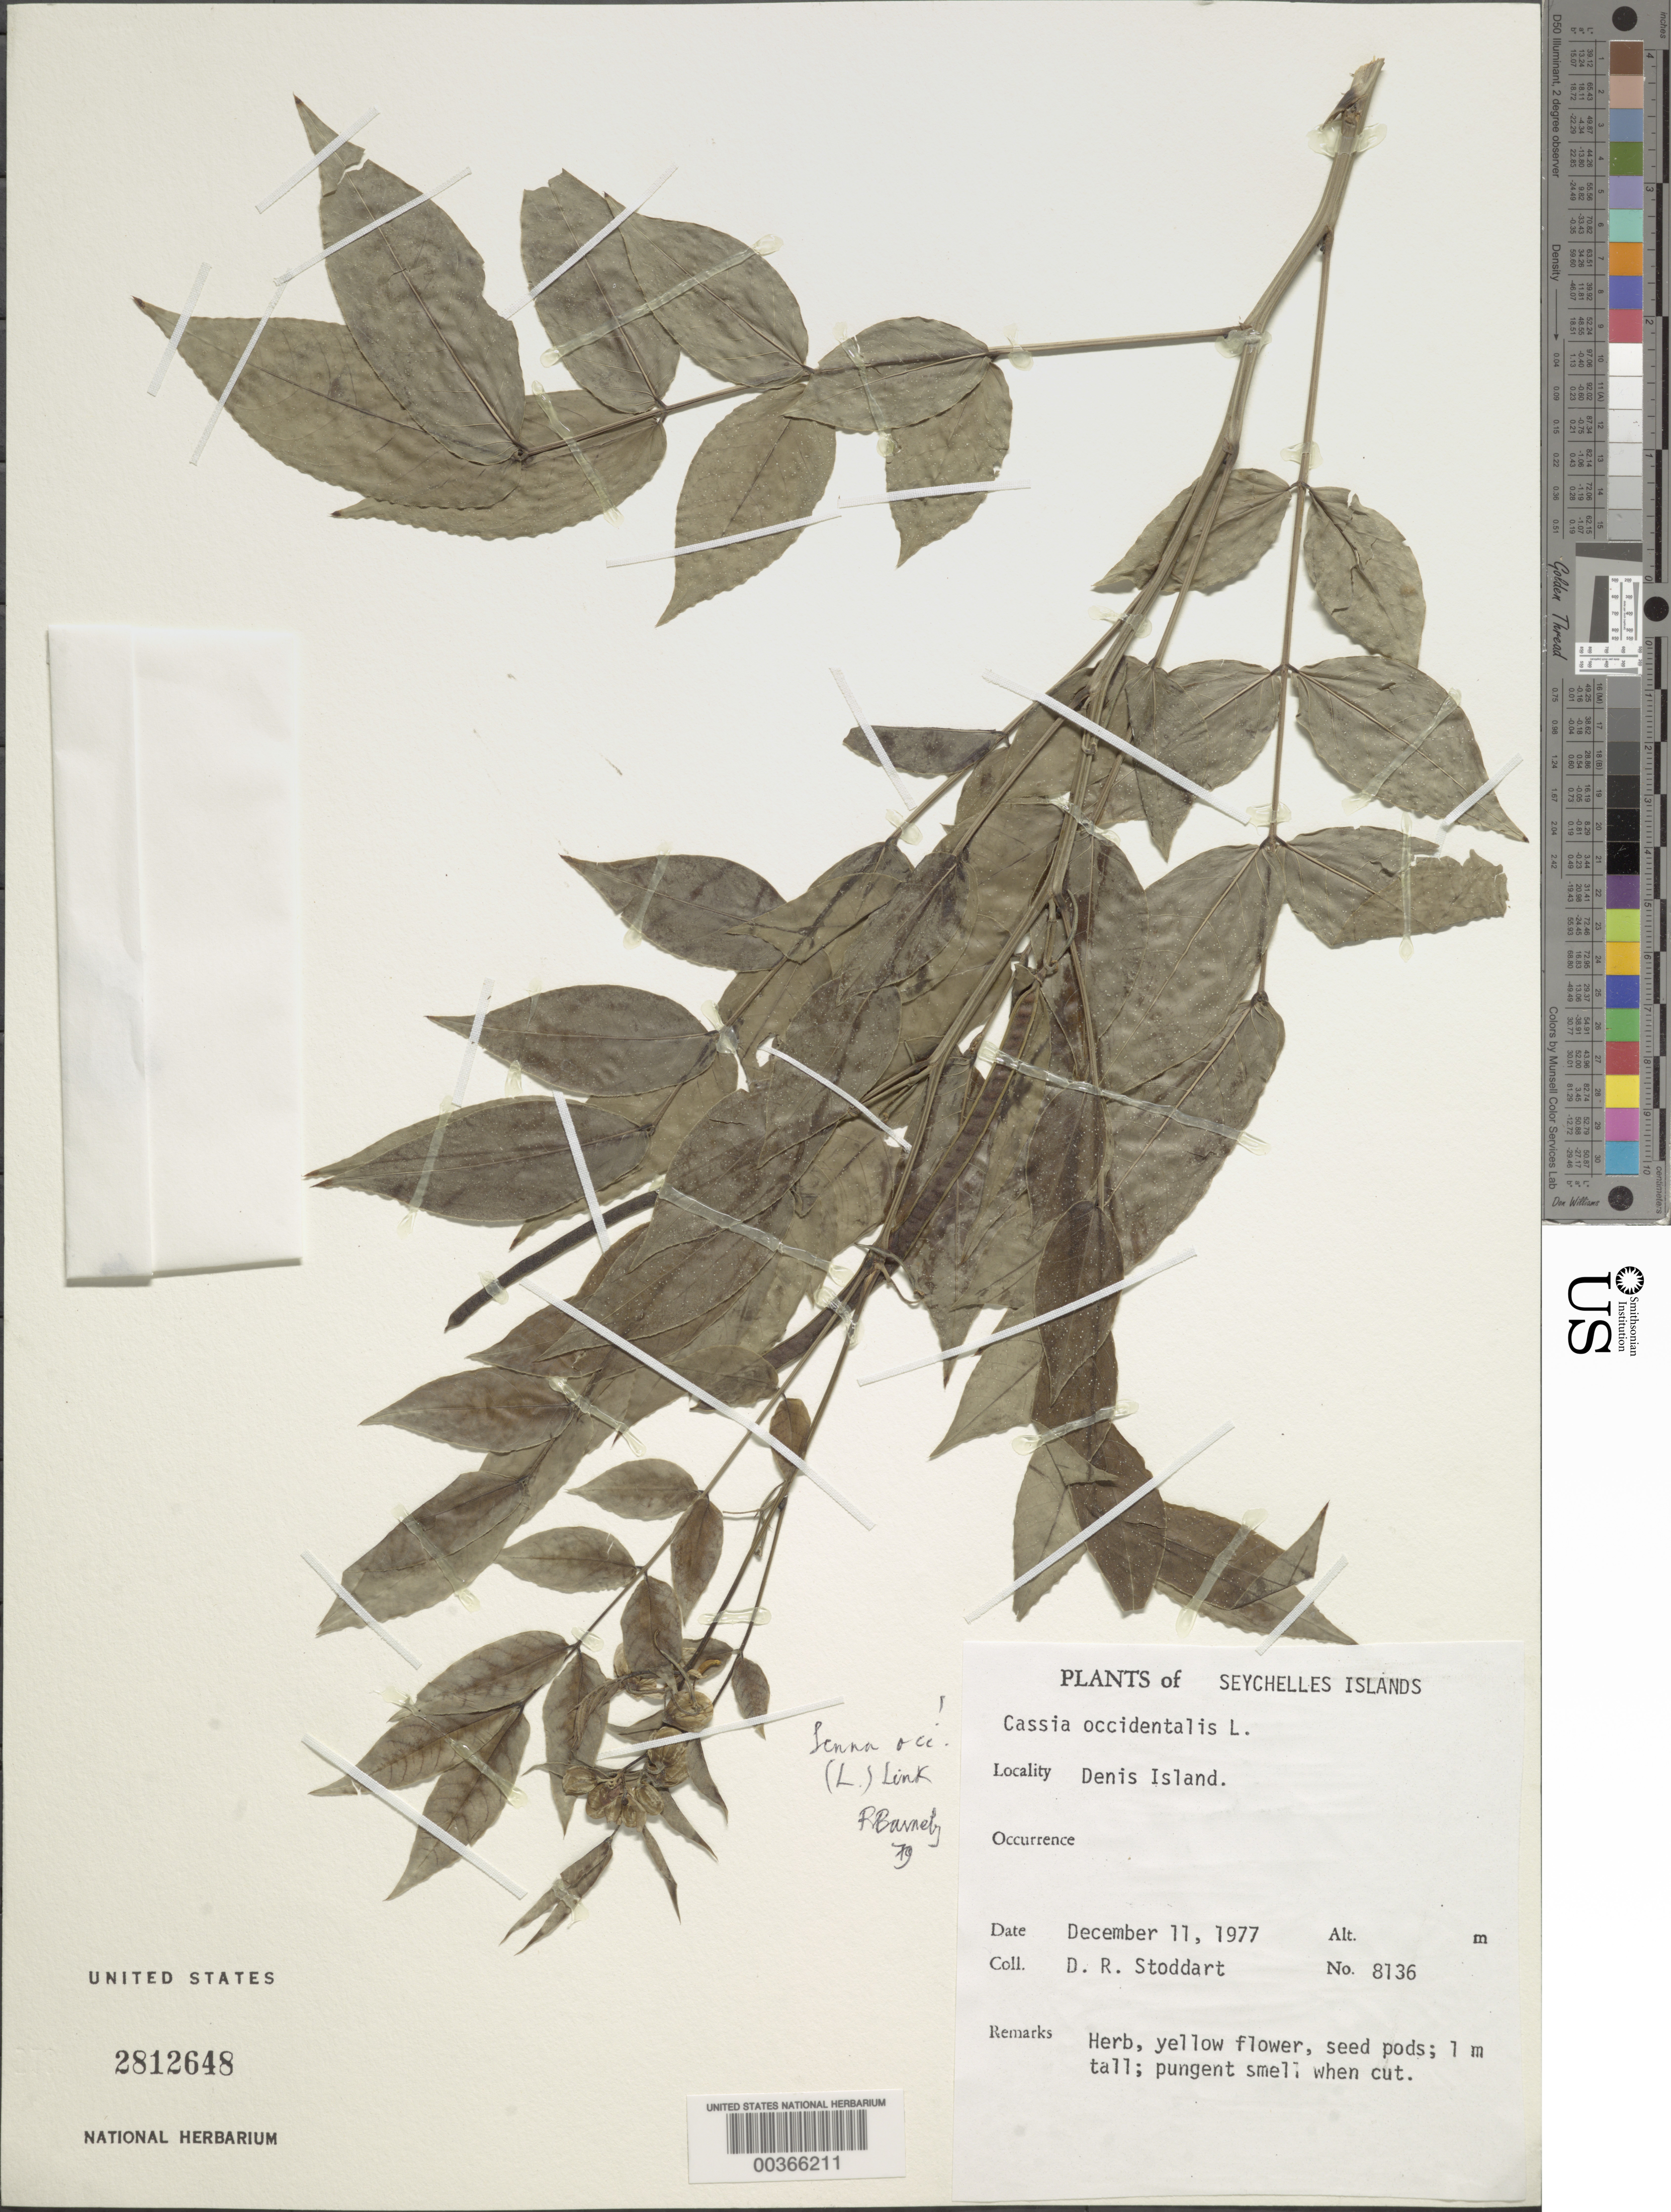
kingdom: Plantae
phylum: Tracheophyta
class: Magnoliopsida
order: Fabales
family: Fabaceae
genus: Senna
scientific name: Senna occidentalis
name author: (L.) Link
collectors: D. R. Stoddart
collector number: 8136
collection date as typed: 11 Dec 1977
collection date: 1977-12-11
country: Seychelles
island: Denis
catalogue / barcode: US 2812648